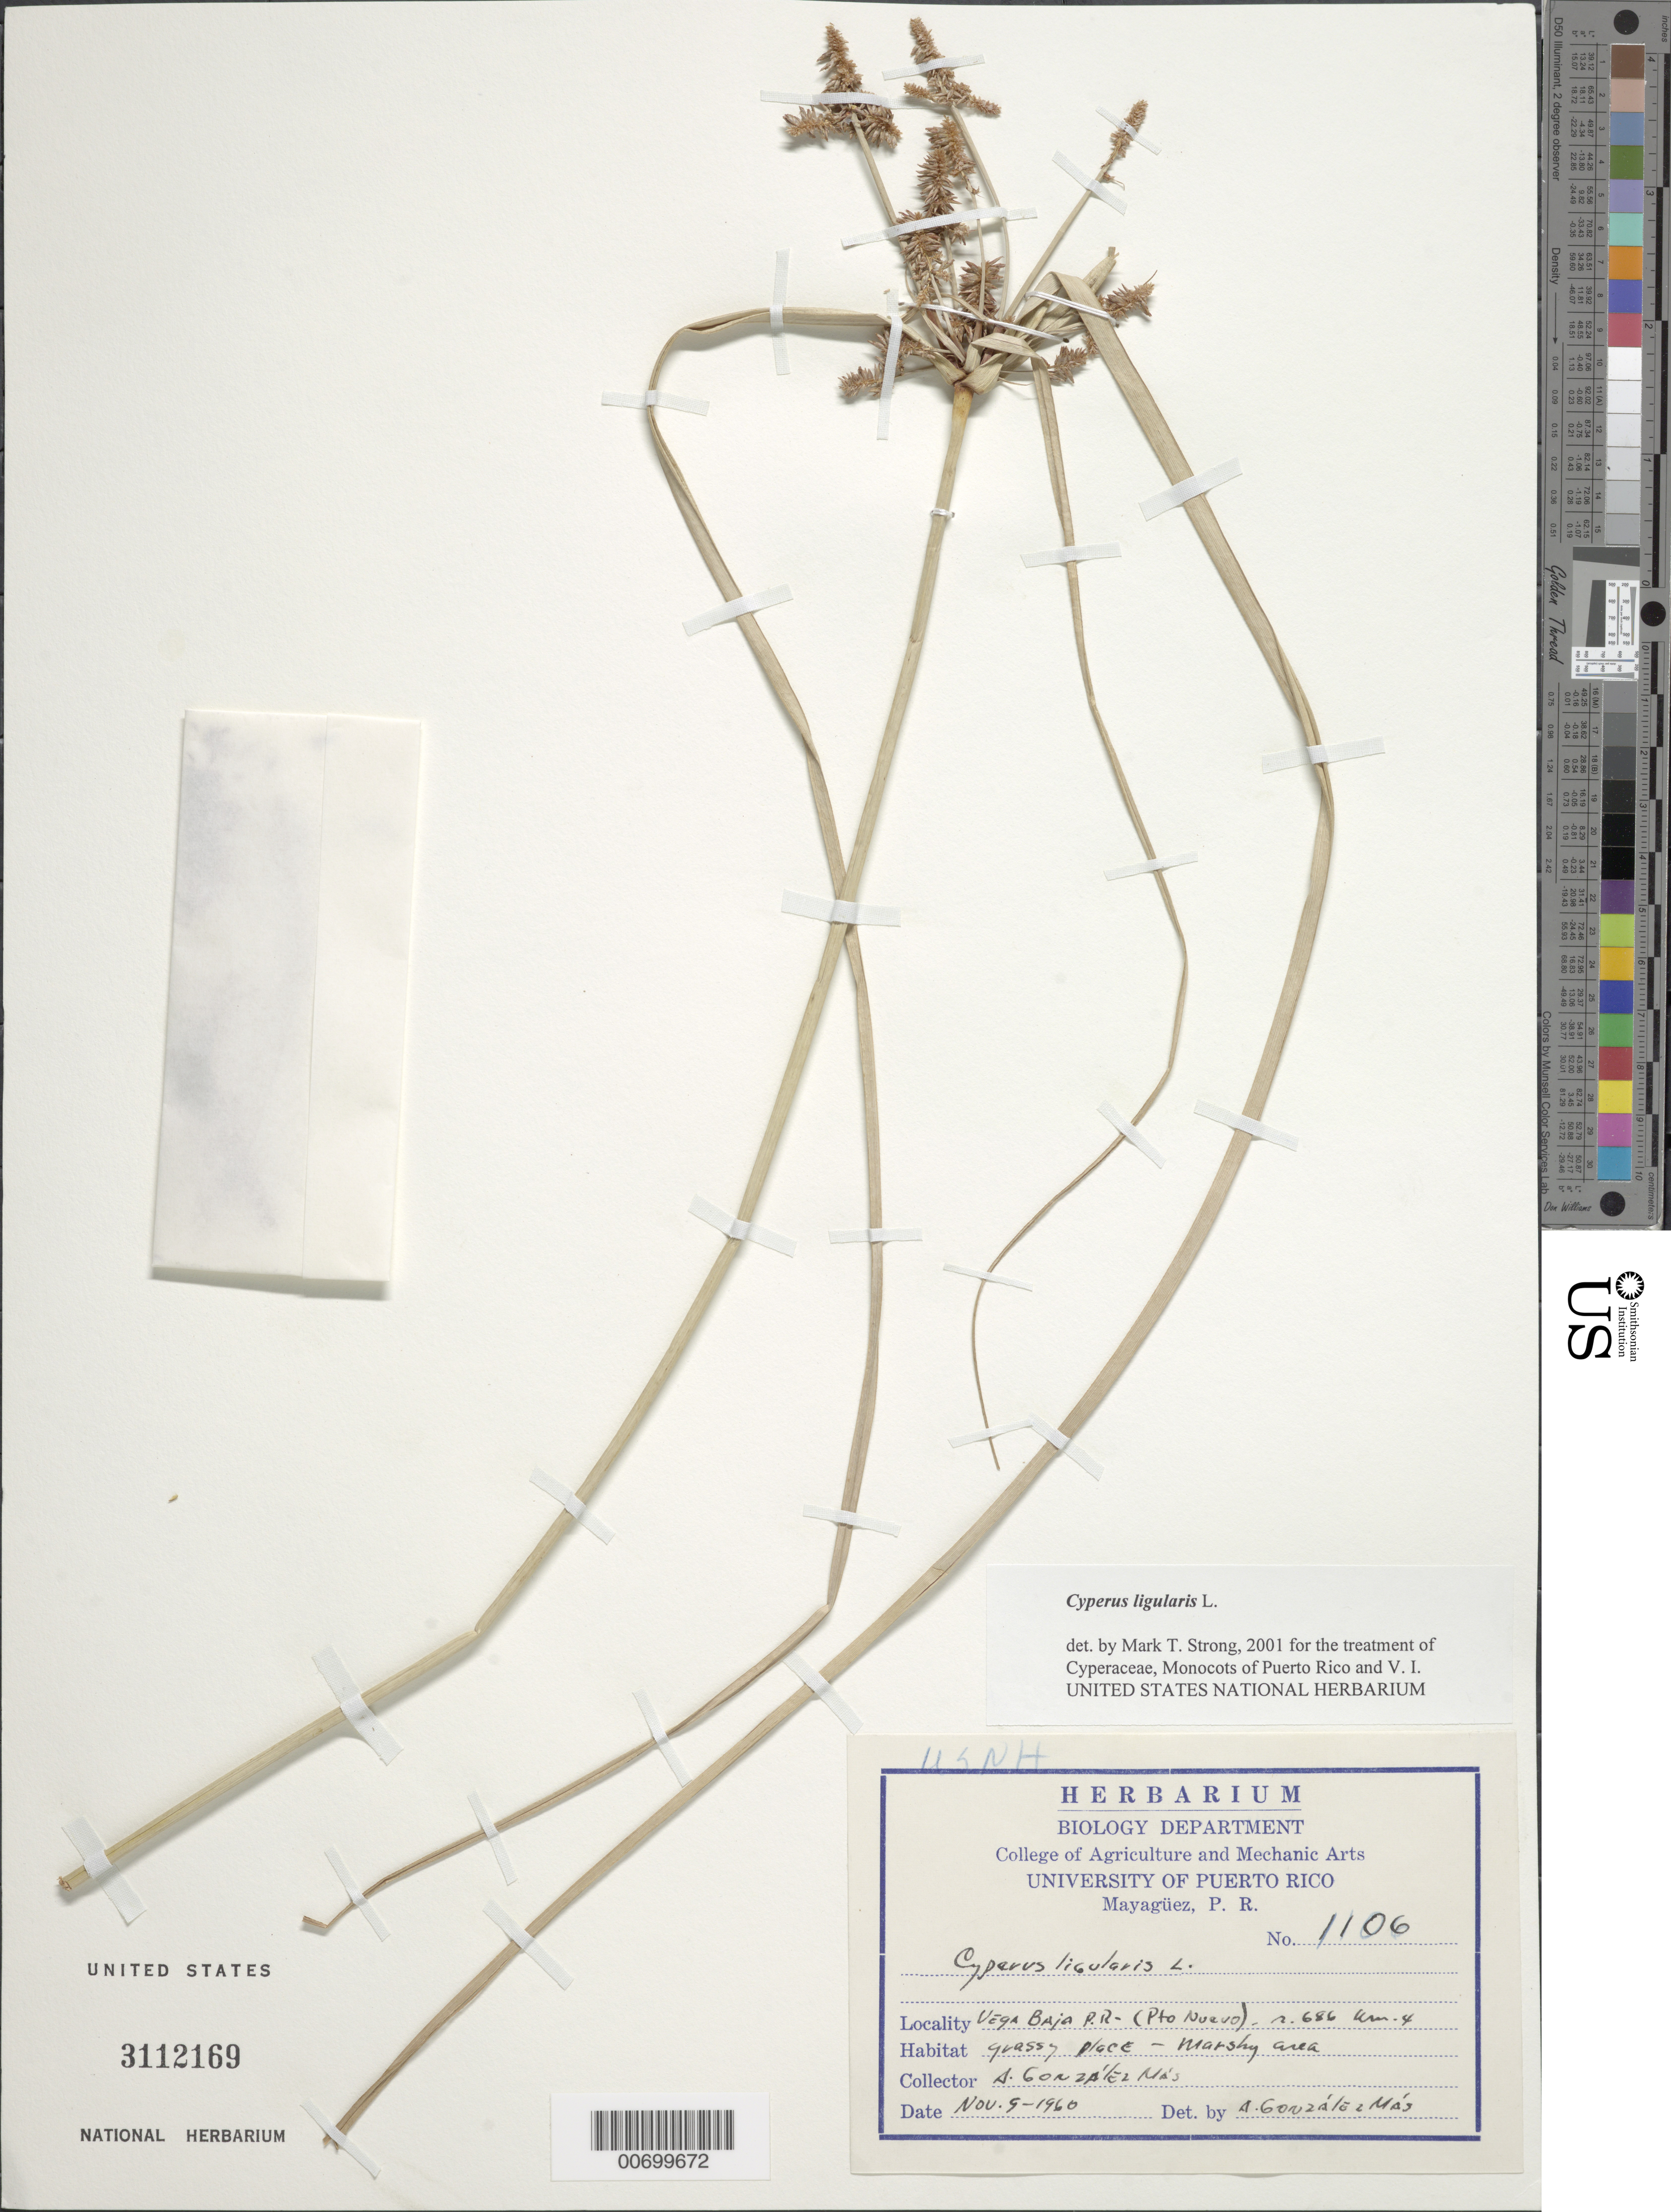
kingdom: Plantae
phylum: Tracheophyta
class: Liliopsida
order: Poales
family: Cyperaceae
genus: Cyperus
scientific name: Cyperus ligularis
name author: L.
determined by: Strong, M. T., (US), Smithsonian Institution - National Museum of Natural History (UNITED STATES)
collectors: A. González Más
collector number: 1106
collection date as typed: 09 Nov 1960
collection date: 1960-11-09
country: Puerto Rico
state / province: Vega Baja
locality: Vega Baja: Pto. Nuevo, Rd. 686, km 4.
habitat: Grassy place; marshy area.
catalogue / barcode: US 3112169